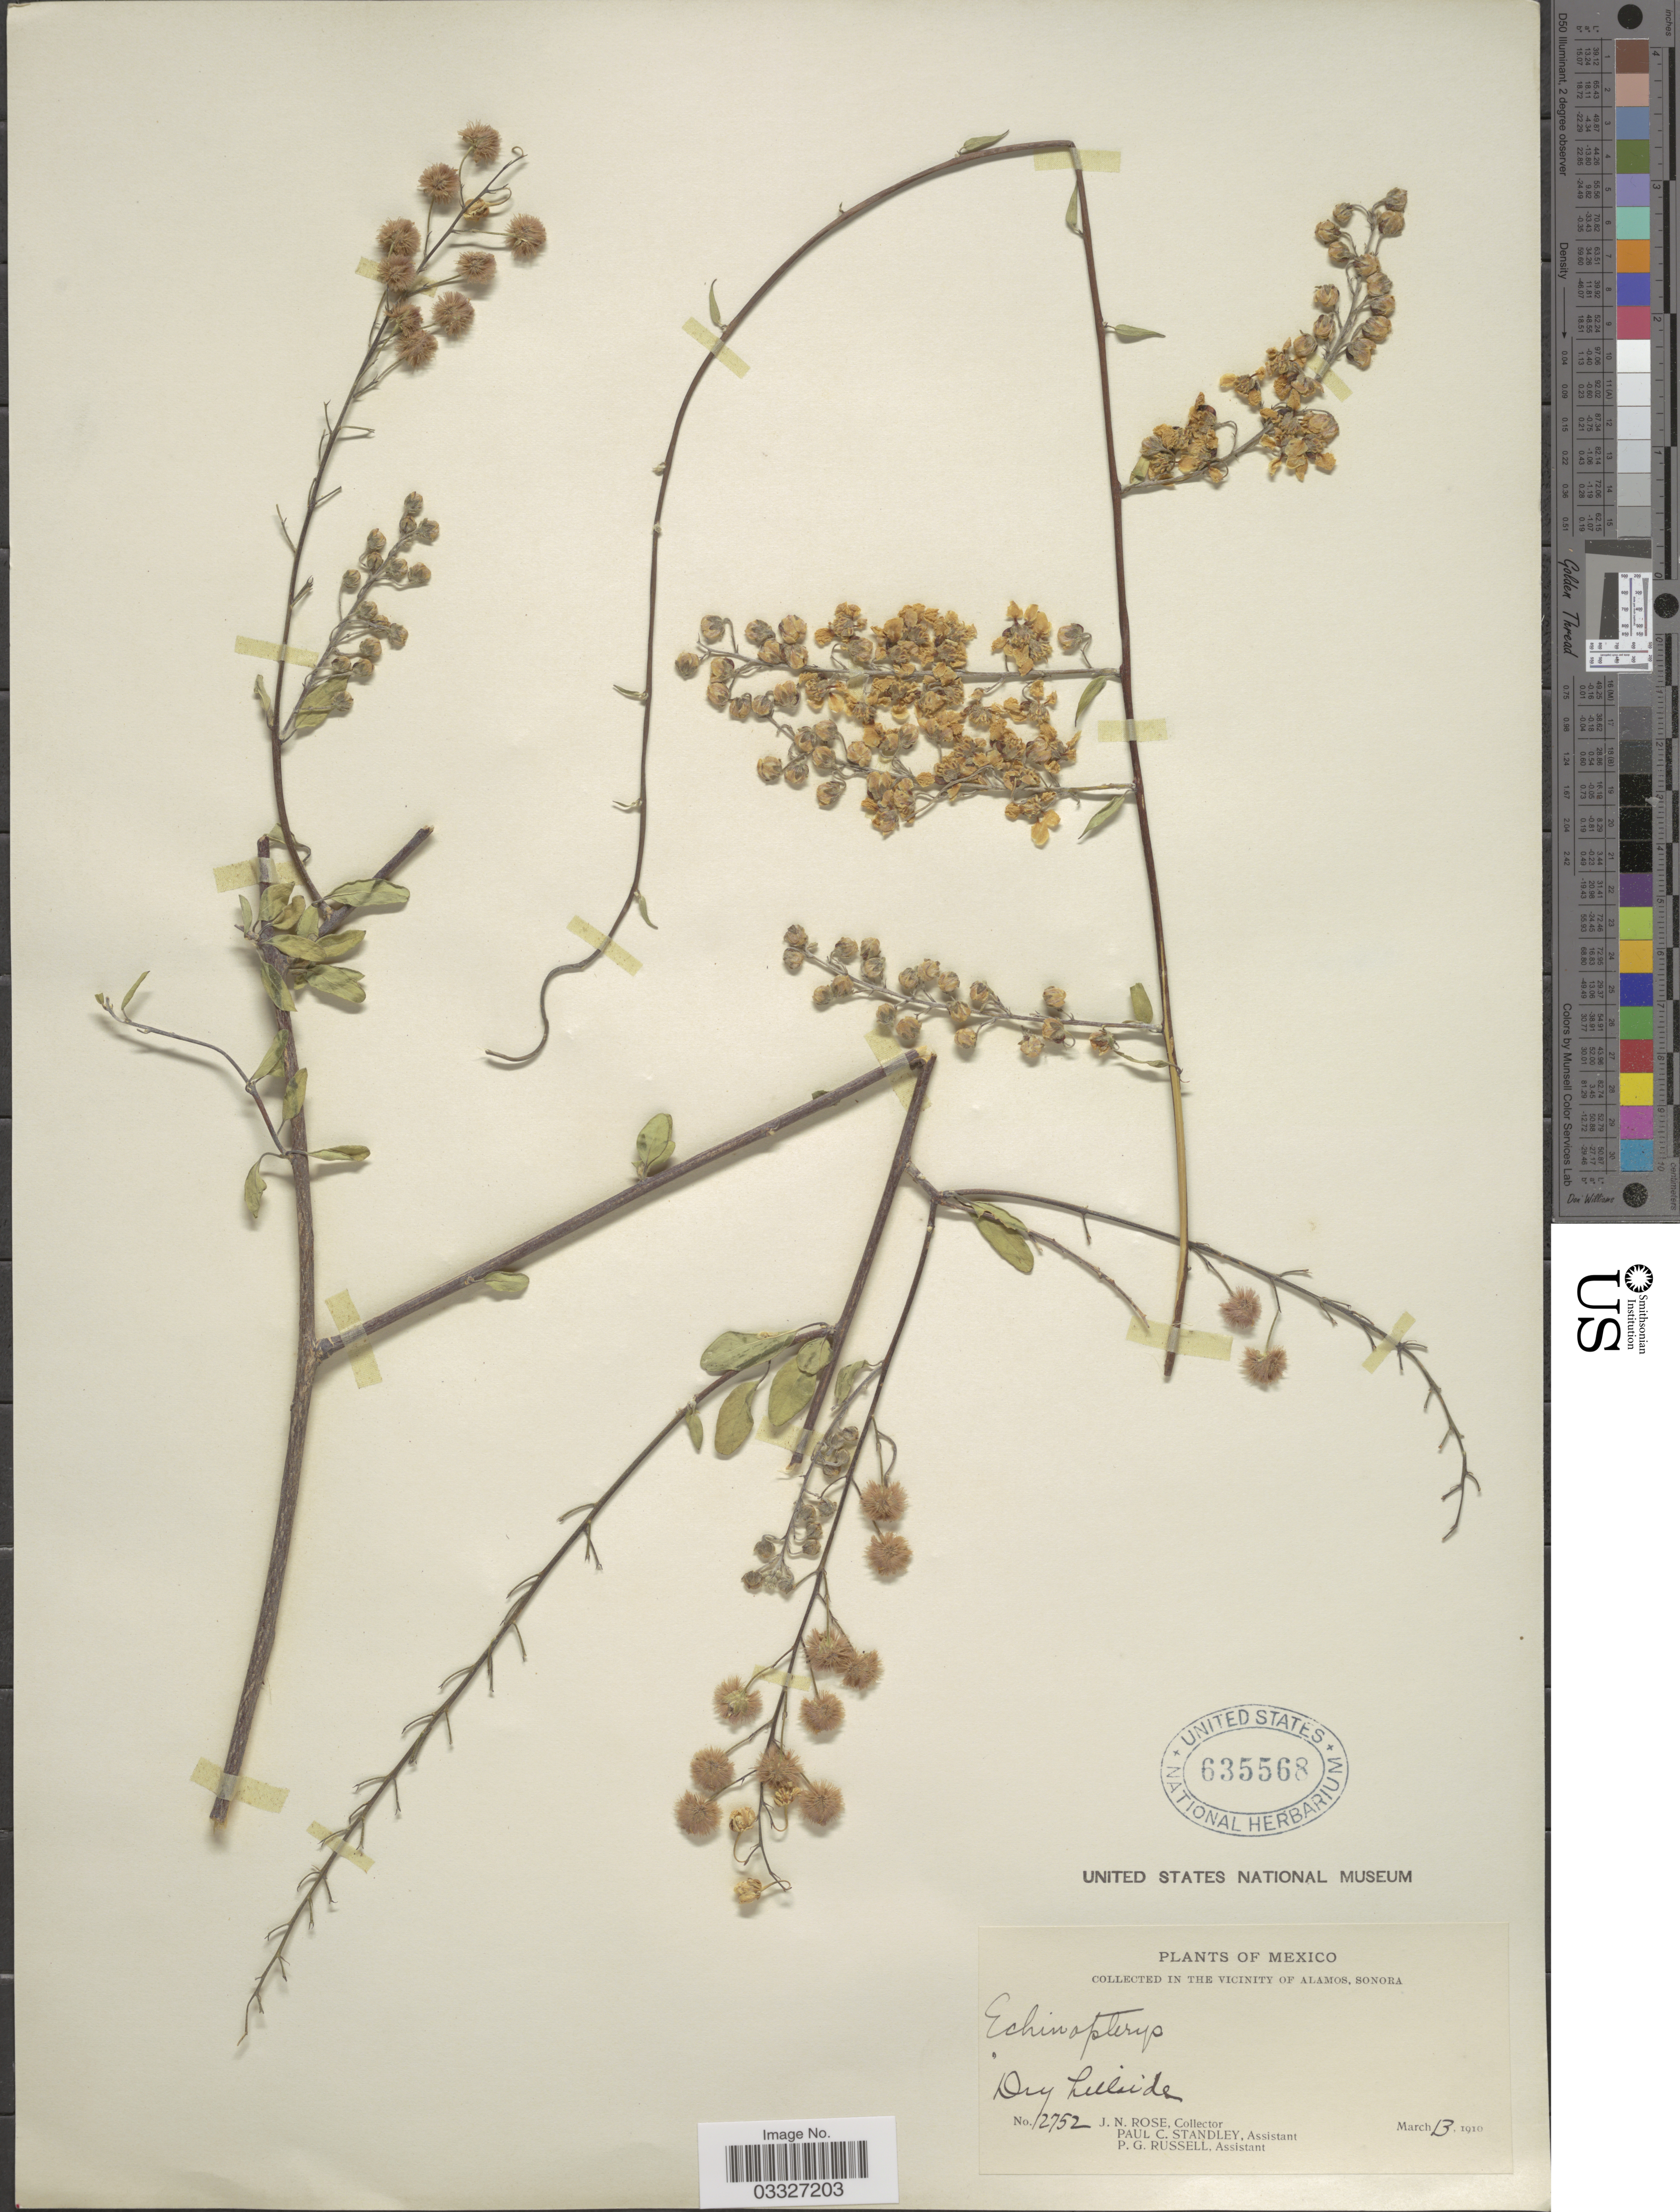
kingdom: Plantae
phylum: Tracheophyta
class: Magnoliopsida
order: Malpighiales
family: Malpighiaceae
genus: Echinopterys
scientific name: Echinopterys eglandulosa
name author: (A. Juss.) Small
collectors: J. N. Rose, P. C. Standley & P. G. Russell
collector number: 12752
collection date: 1910-03-13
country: Mexico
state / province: Sonora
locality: In the vicinity of Alamos.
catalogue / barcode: US 635568